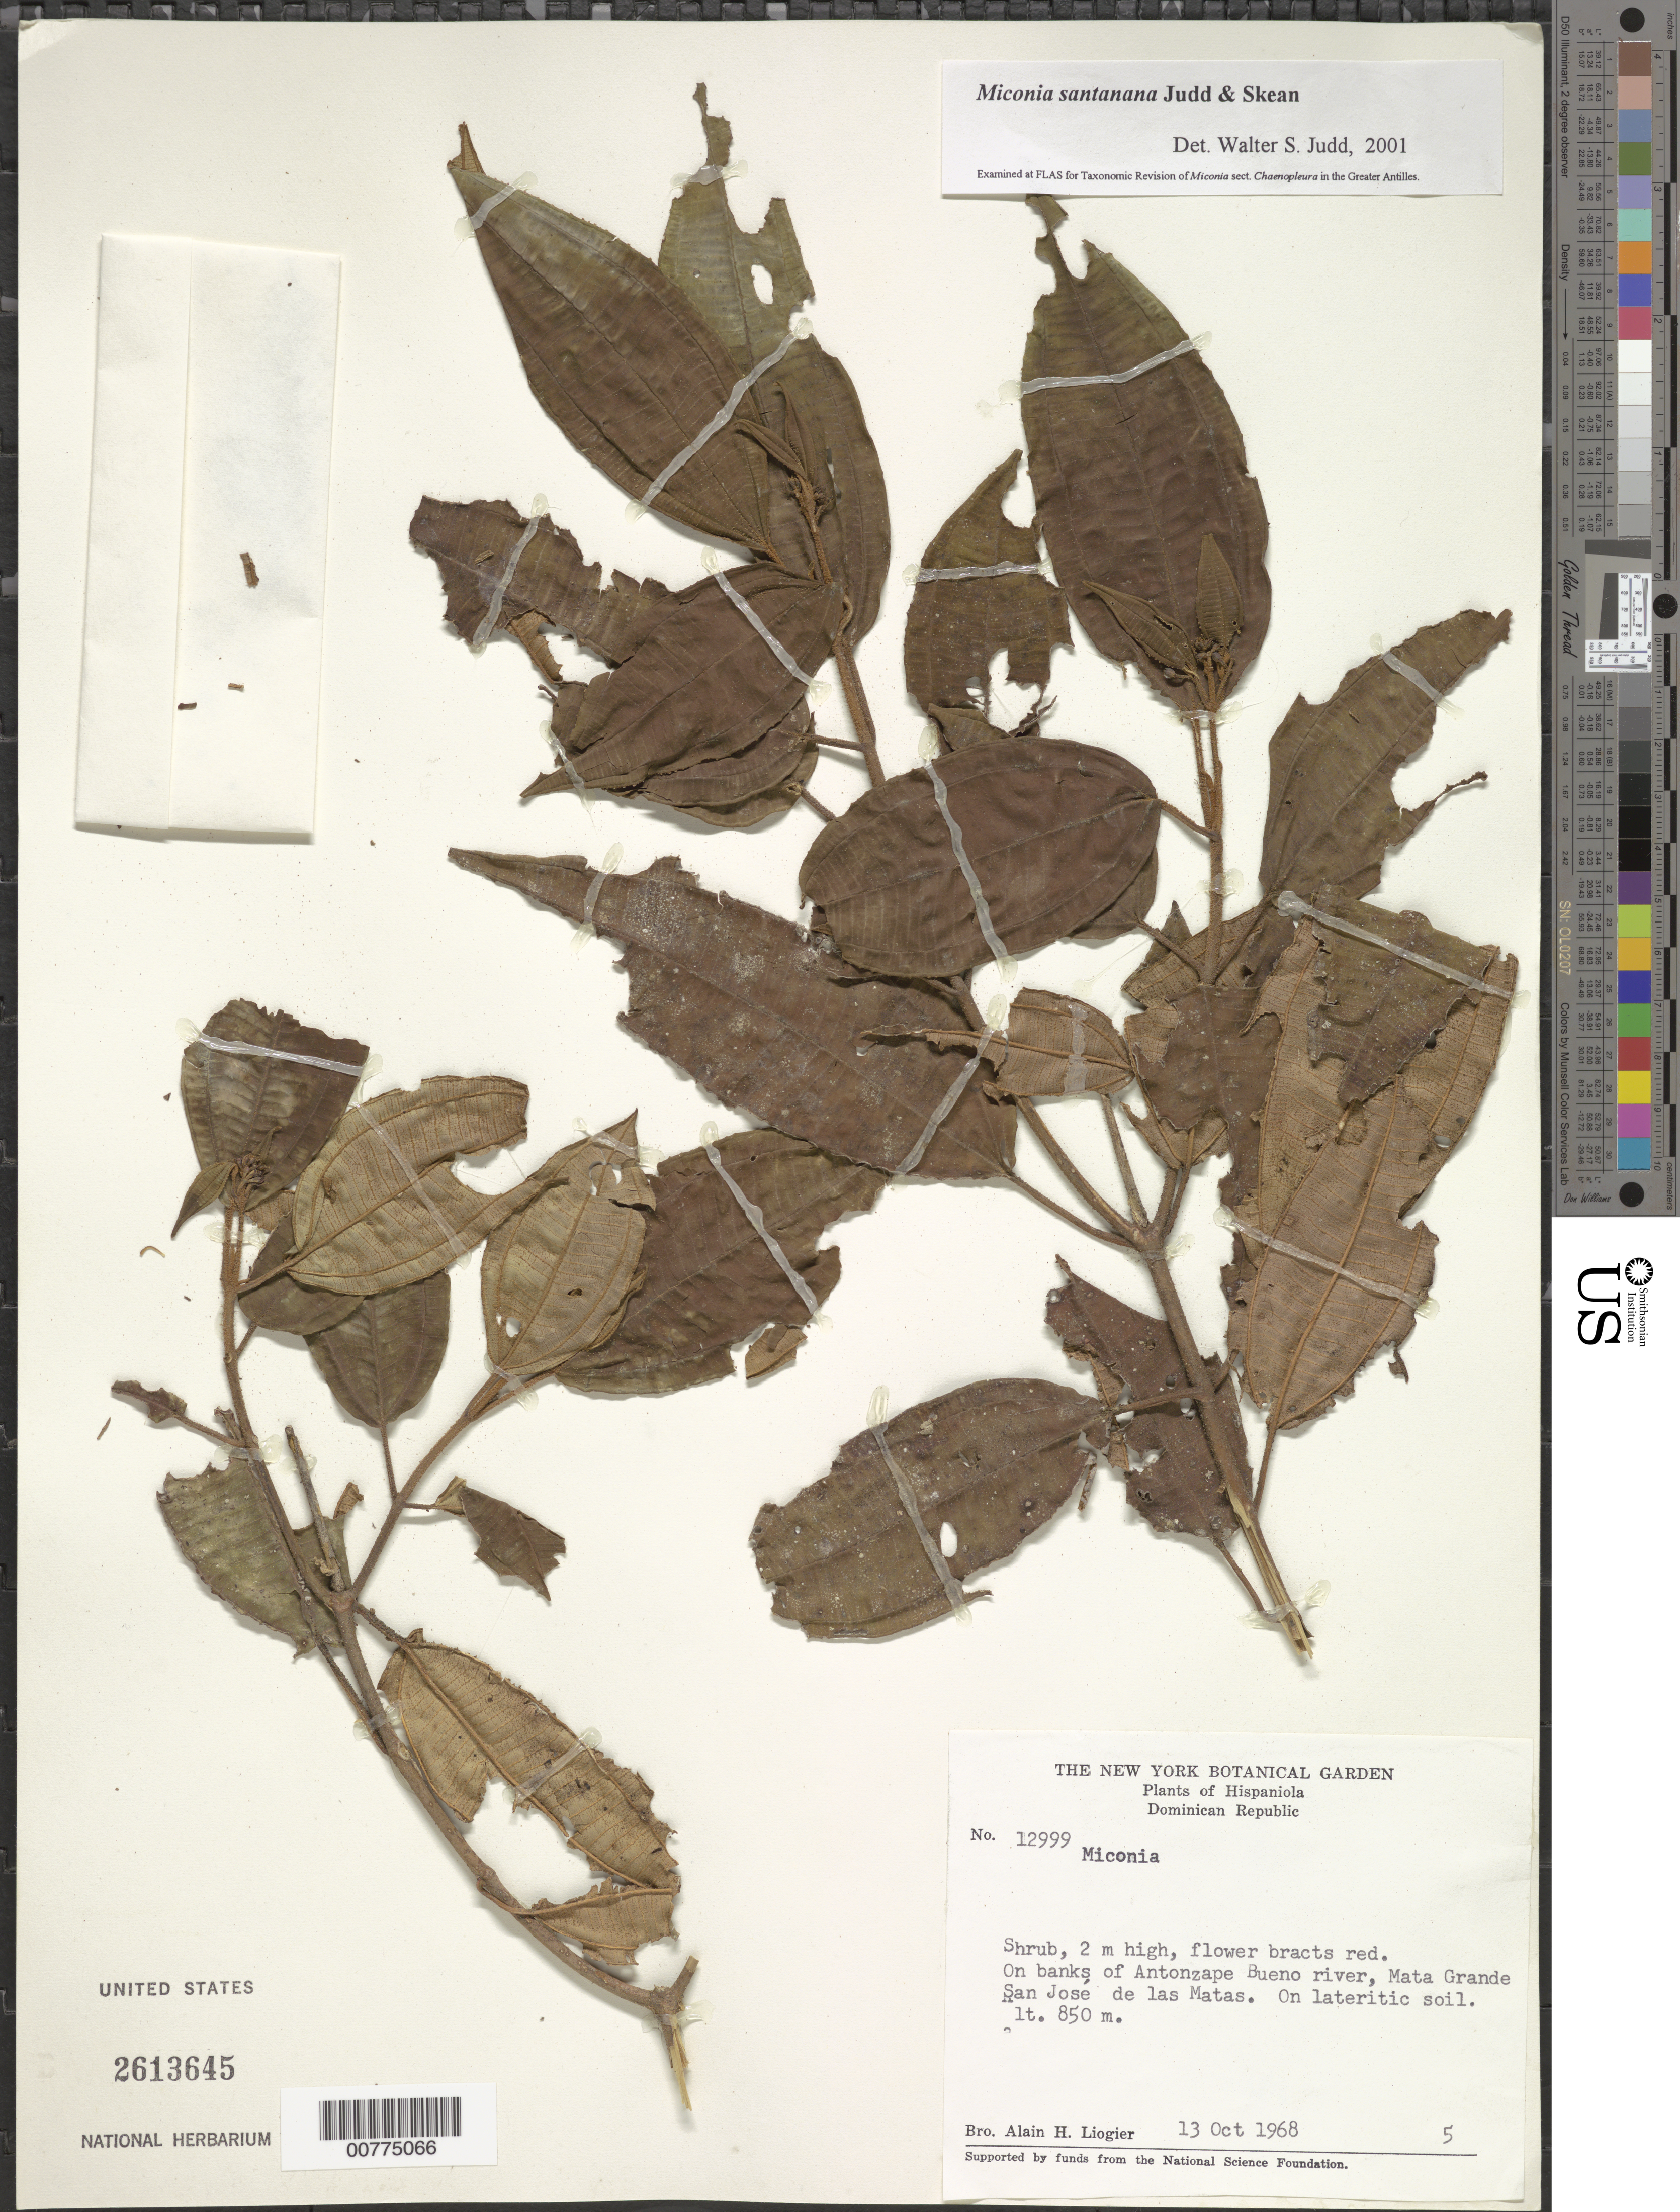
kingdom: Plantae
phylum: Tracheophyta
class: Magnoliopsida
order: Myrtales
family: Melastomataceae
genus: Miconia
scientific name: Miconia santanana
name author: Judd & Skean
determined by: Judd, Walter S.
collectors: A. H. Liogier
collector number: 12999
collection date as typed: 13 Oct 1968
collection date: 1968-10-13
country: Dominican Republic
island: Hispaniola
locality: San José de las Matas, Mata Grande, Antozape Bueno River.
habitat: On banks of river, on lateritic soil.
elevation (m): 850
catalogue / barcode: US 2613645